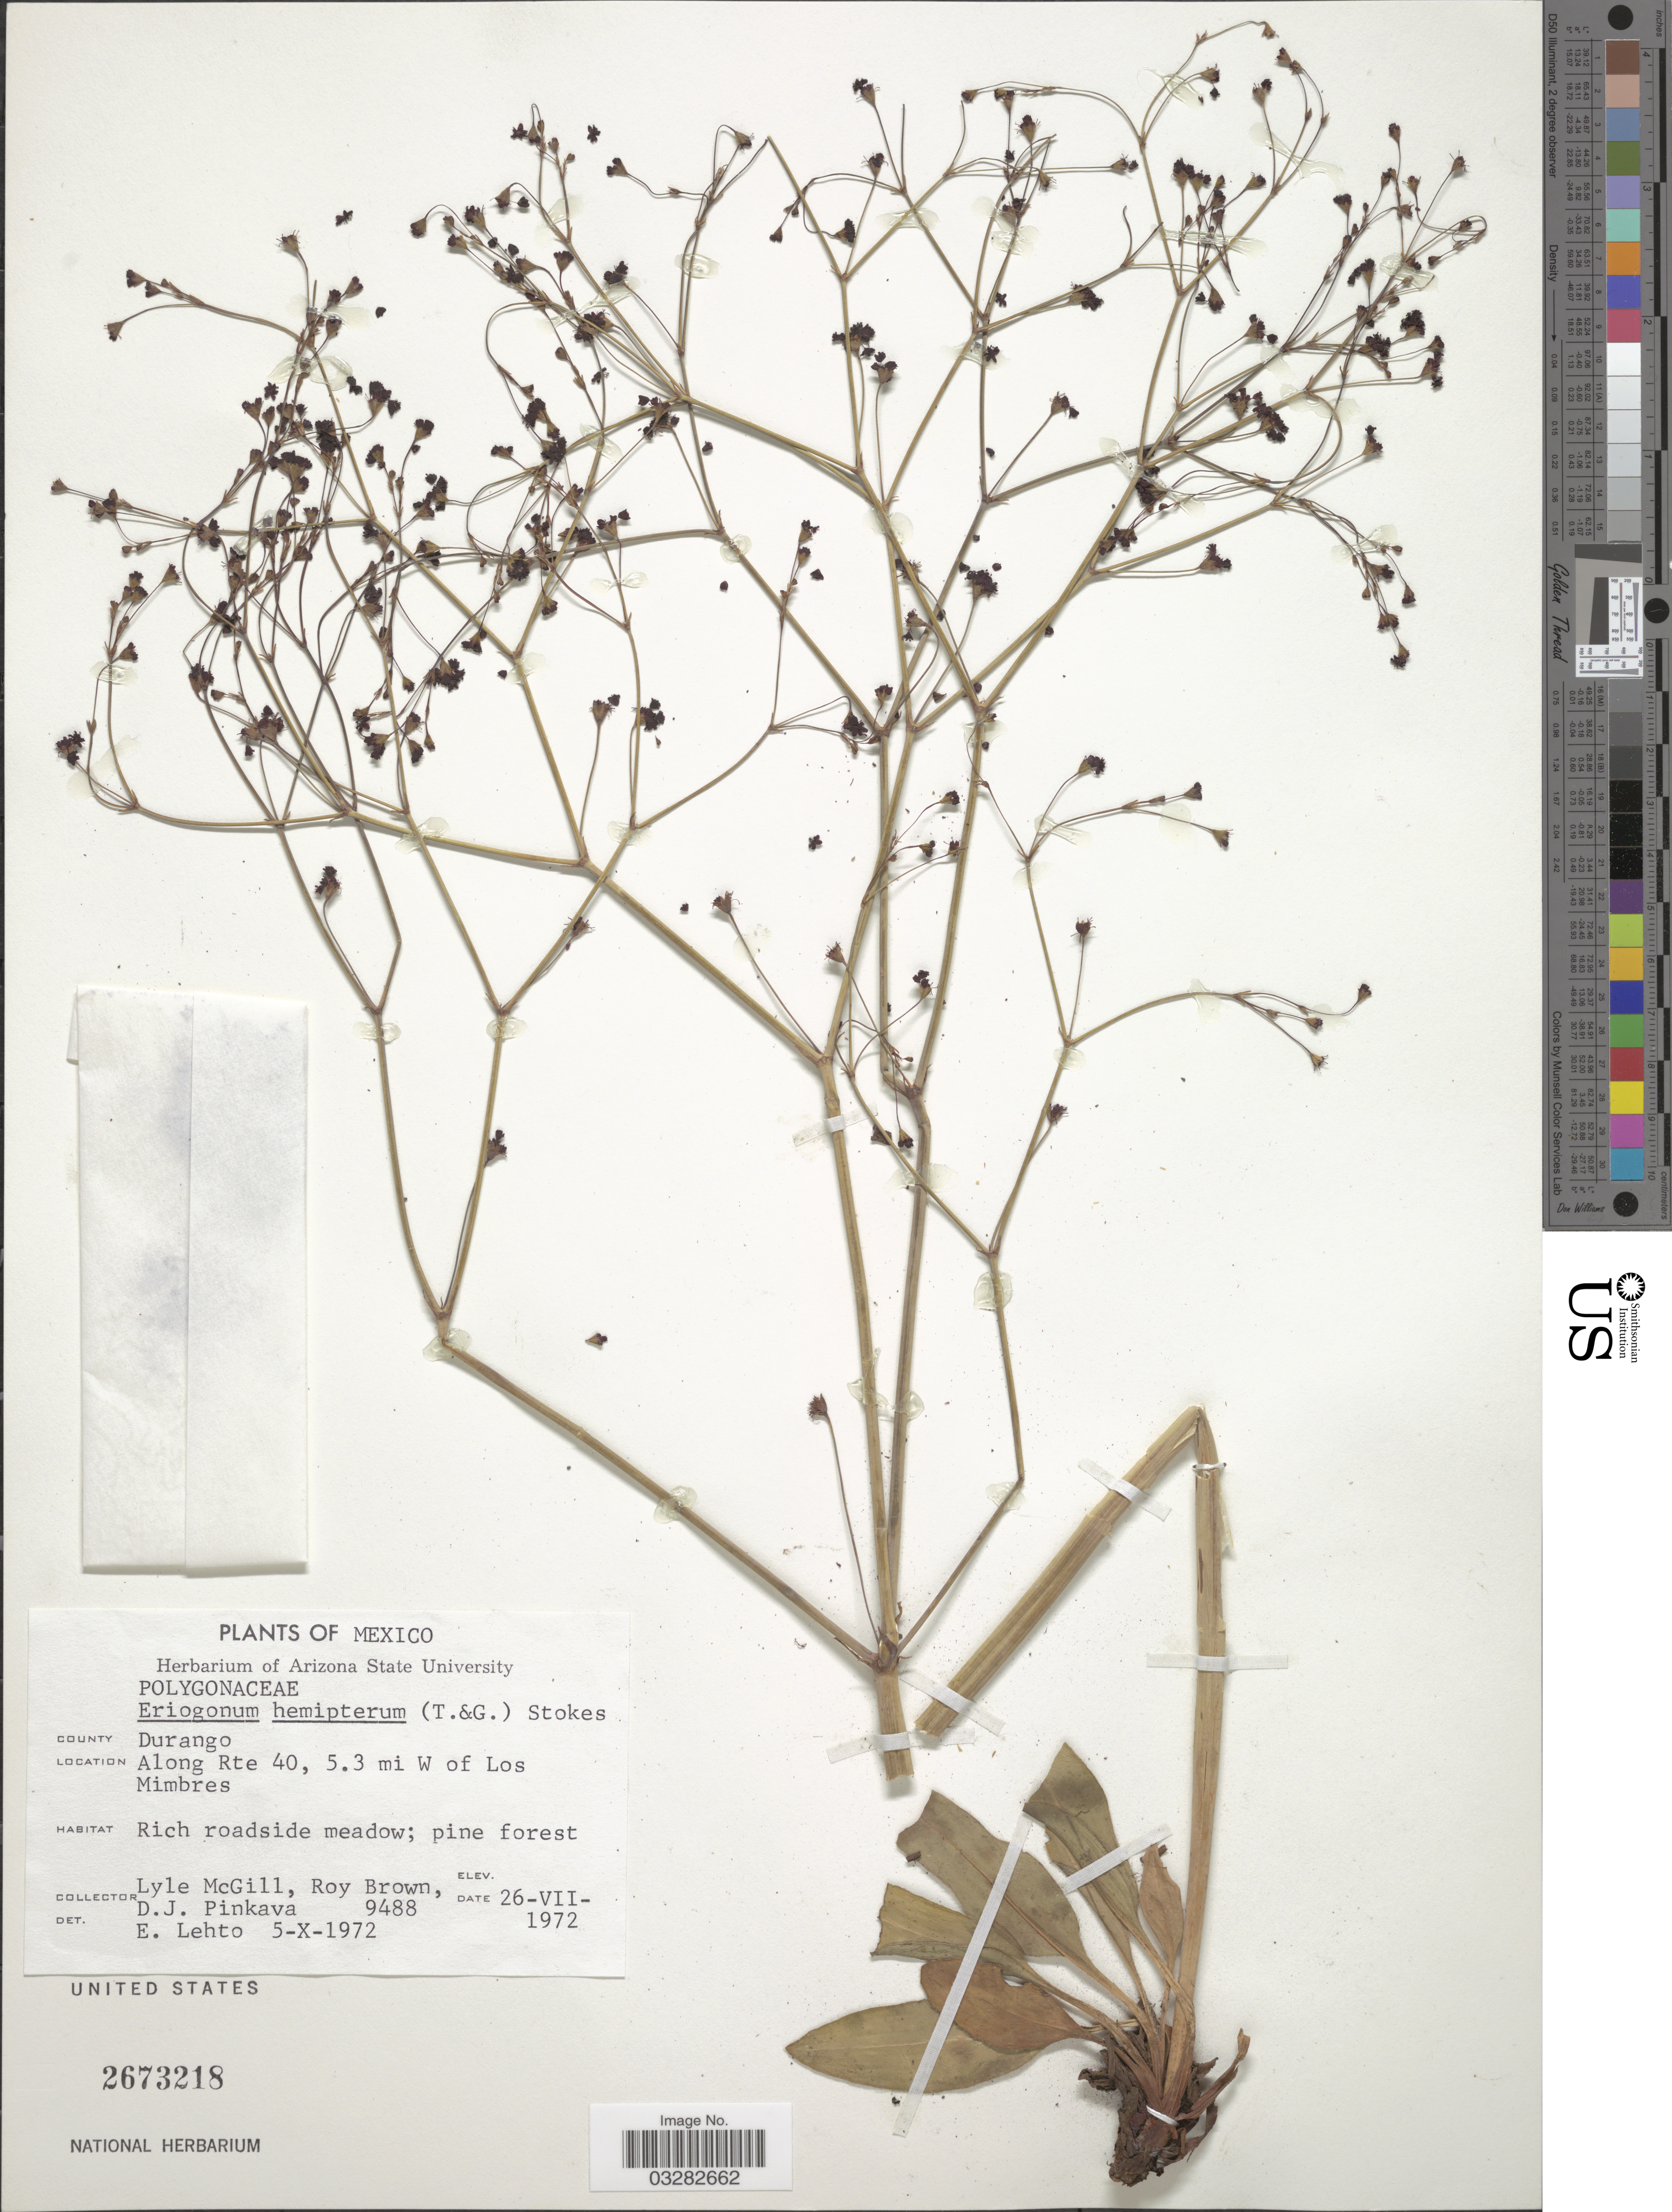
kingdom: Plantae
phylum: Tracheophyta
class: Magnoliopsida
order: Caryophyllales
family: Polygonaceae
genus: Eriogonum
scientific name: Eriogonum hemipterum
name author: (Torr.) S. Stokes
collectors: L. McGill, R. C. Brown & D. J. Pinkava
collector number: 9488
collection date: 1972-10-05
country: Mexico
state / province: Durango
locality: County Durango. Along Rte 40, 5.3 mi W of Los Mimbres.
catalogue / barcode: US 2673218